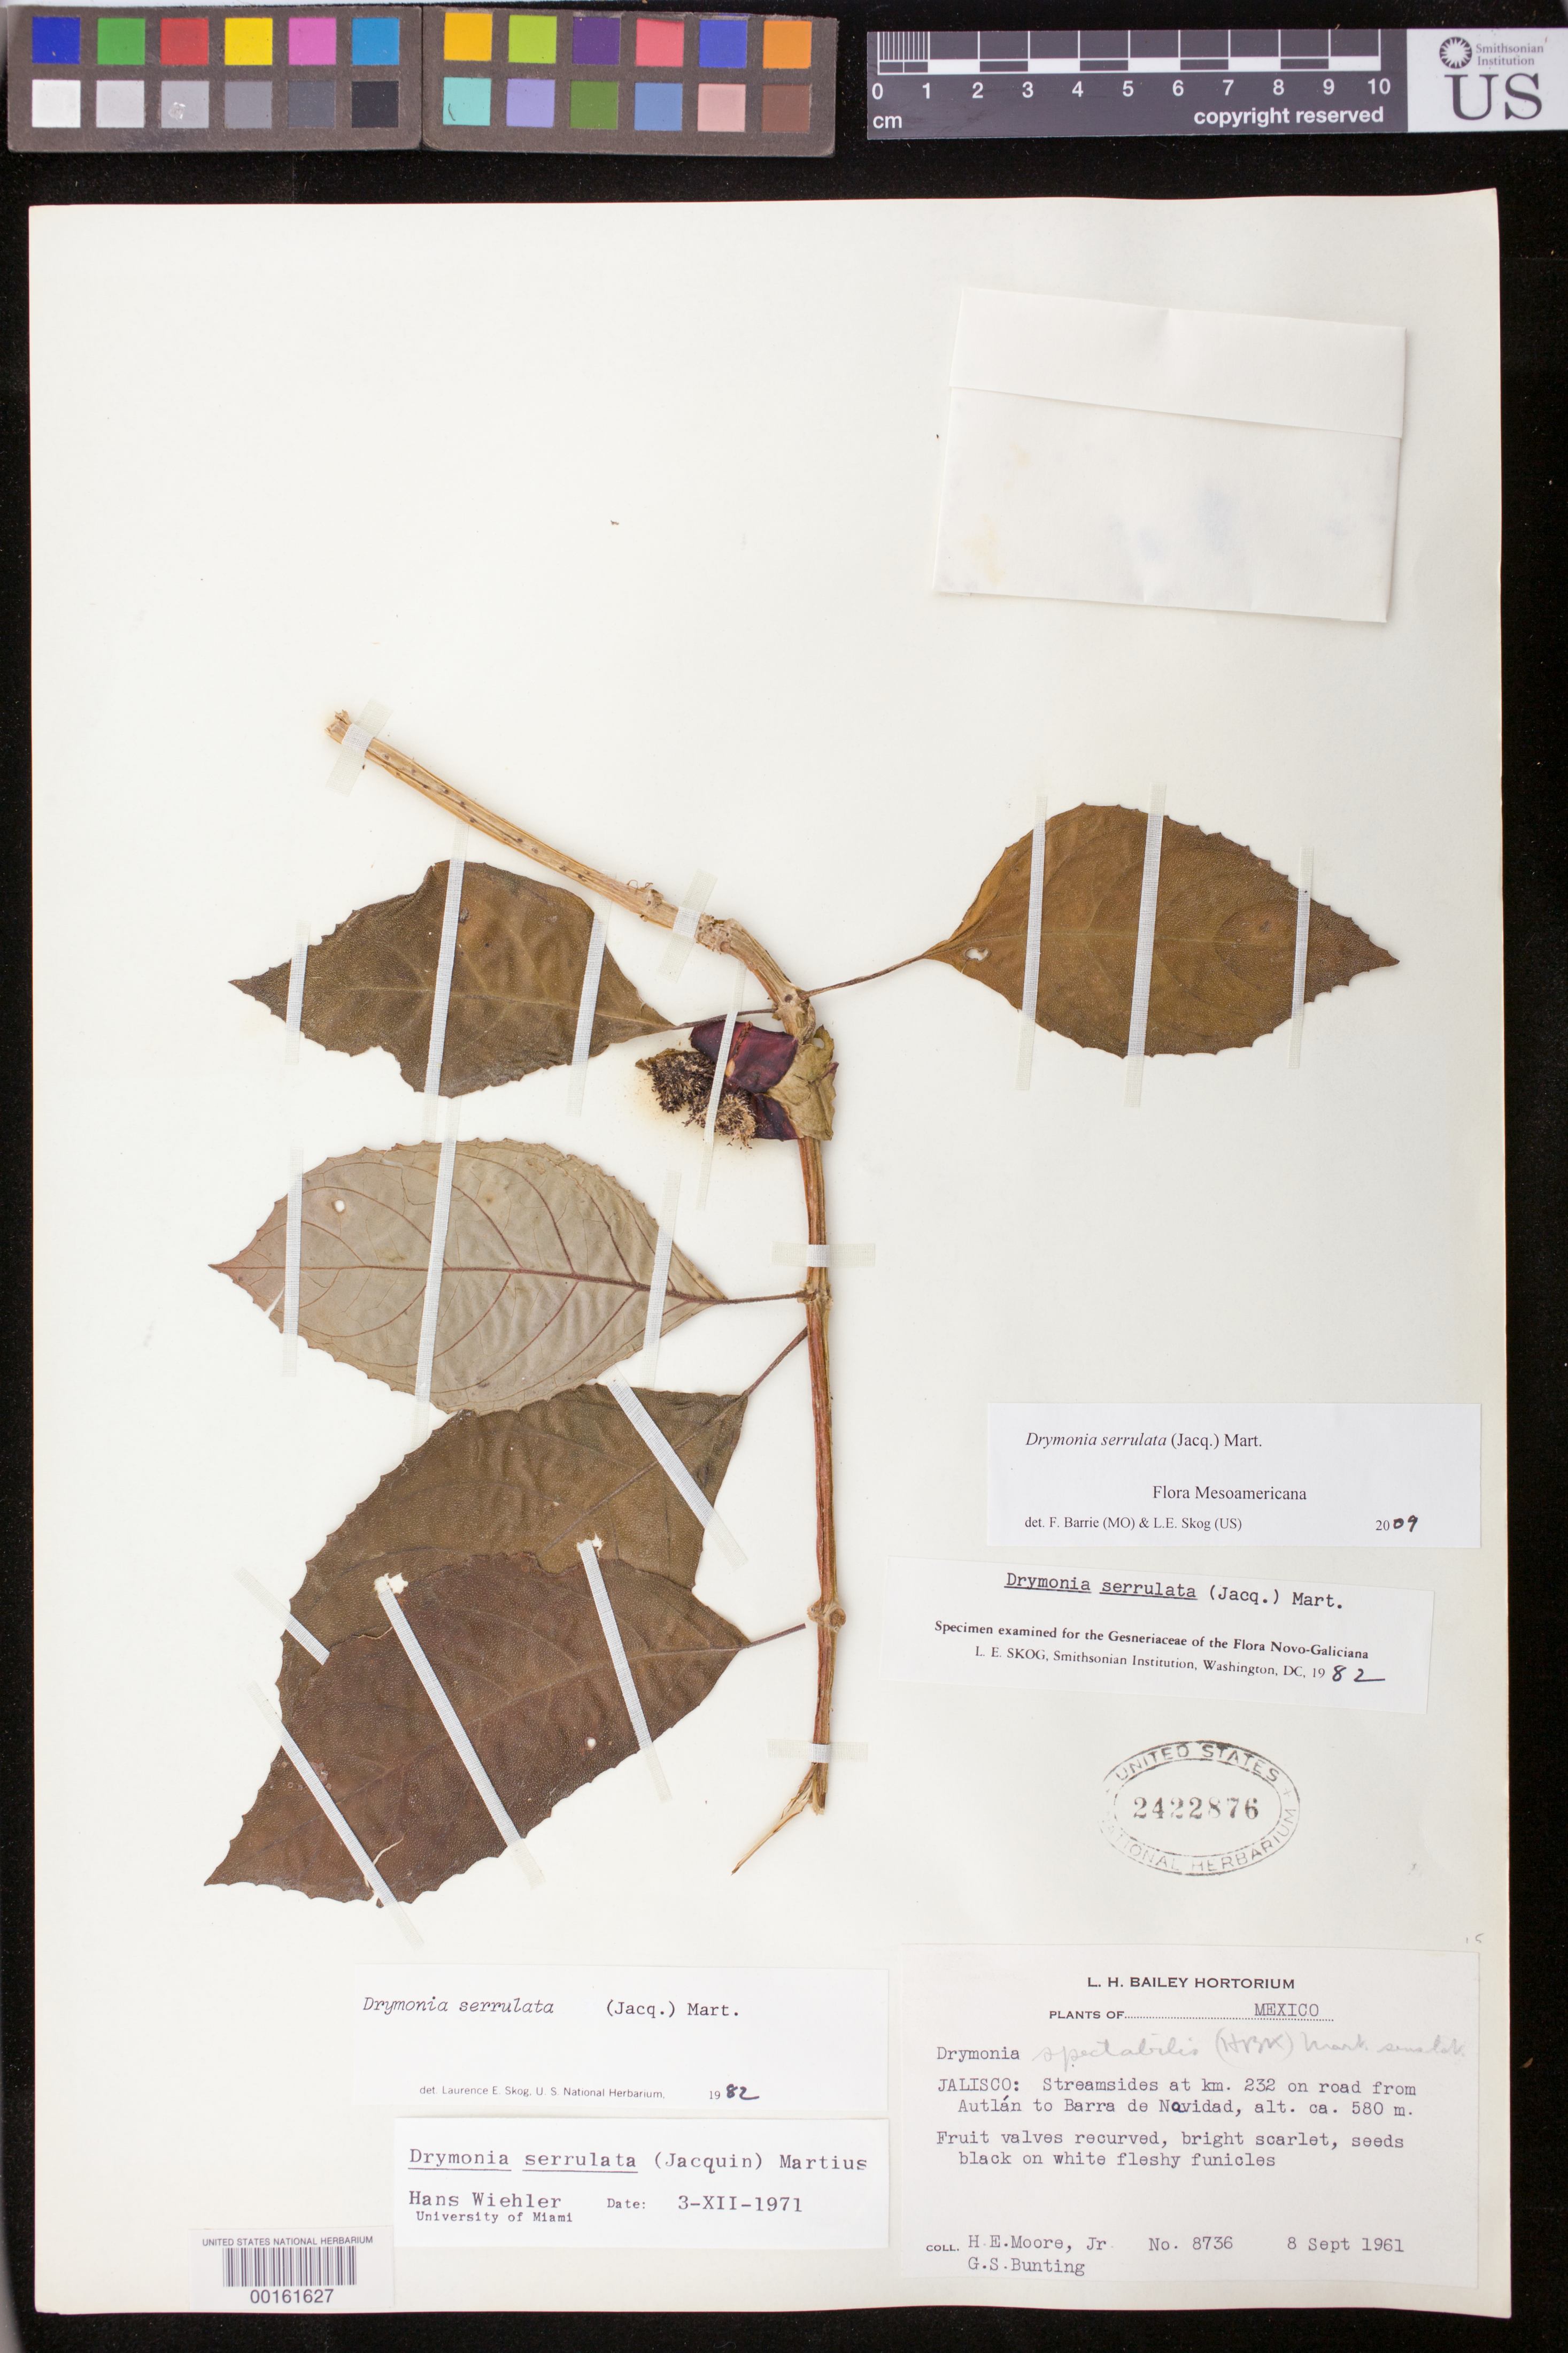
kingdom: Plantae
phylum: Tracheophyta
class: Magnoliopsida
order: Lamiales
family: Gesneriaceae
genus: Drymonia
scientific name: Drymonia serrulata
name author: (Jacq.) Mart.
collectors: H. E. Moore & G. S. Bunting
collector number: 8736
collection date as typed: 08 Sep 1961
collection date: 1961-09-08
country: Mexico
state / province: Jalisco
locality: Km 232 on road from Autlan to Barra de Navidad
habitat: Streamsides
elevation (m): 580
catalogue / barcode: US 2422876